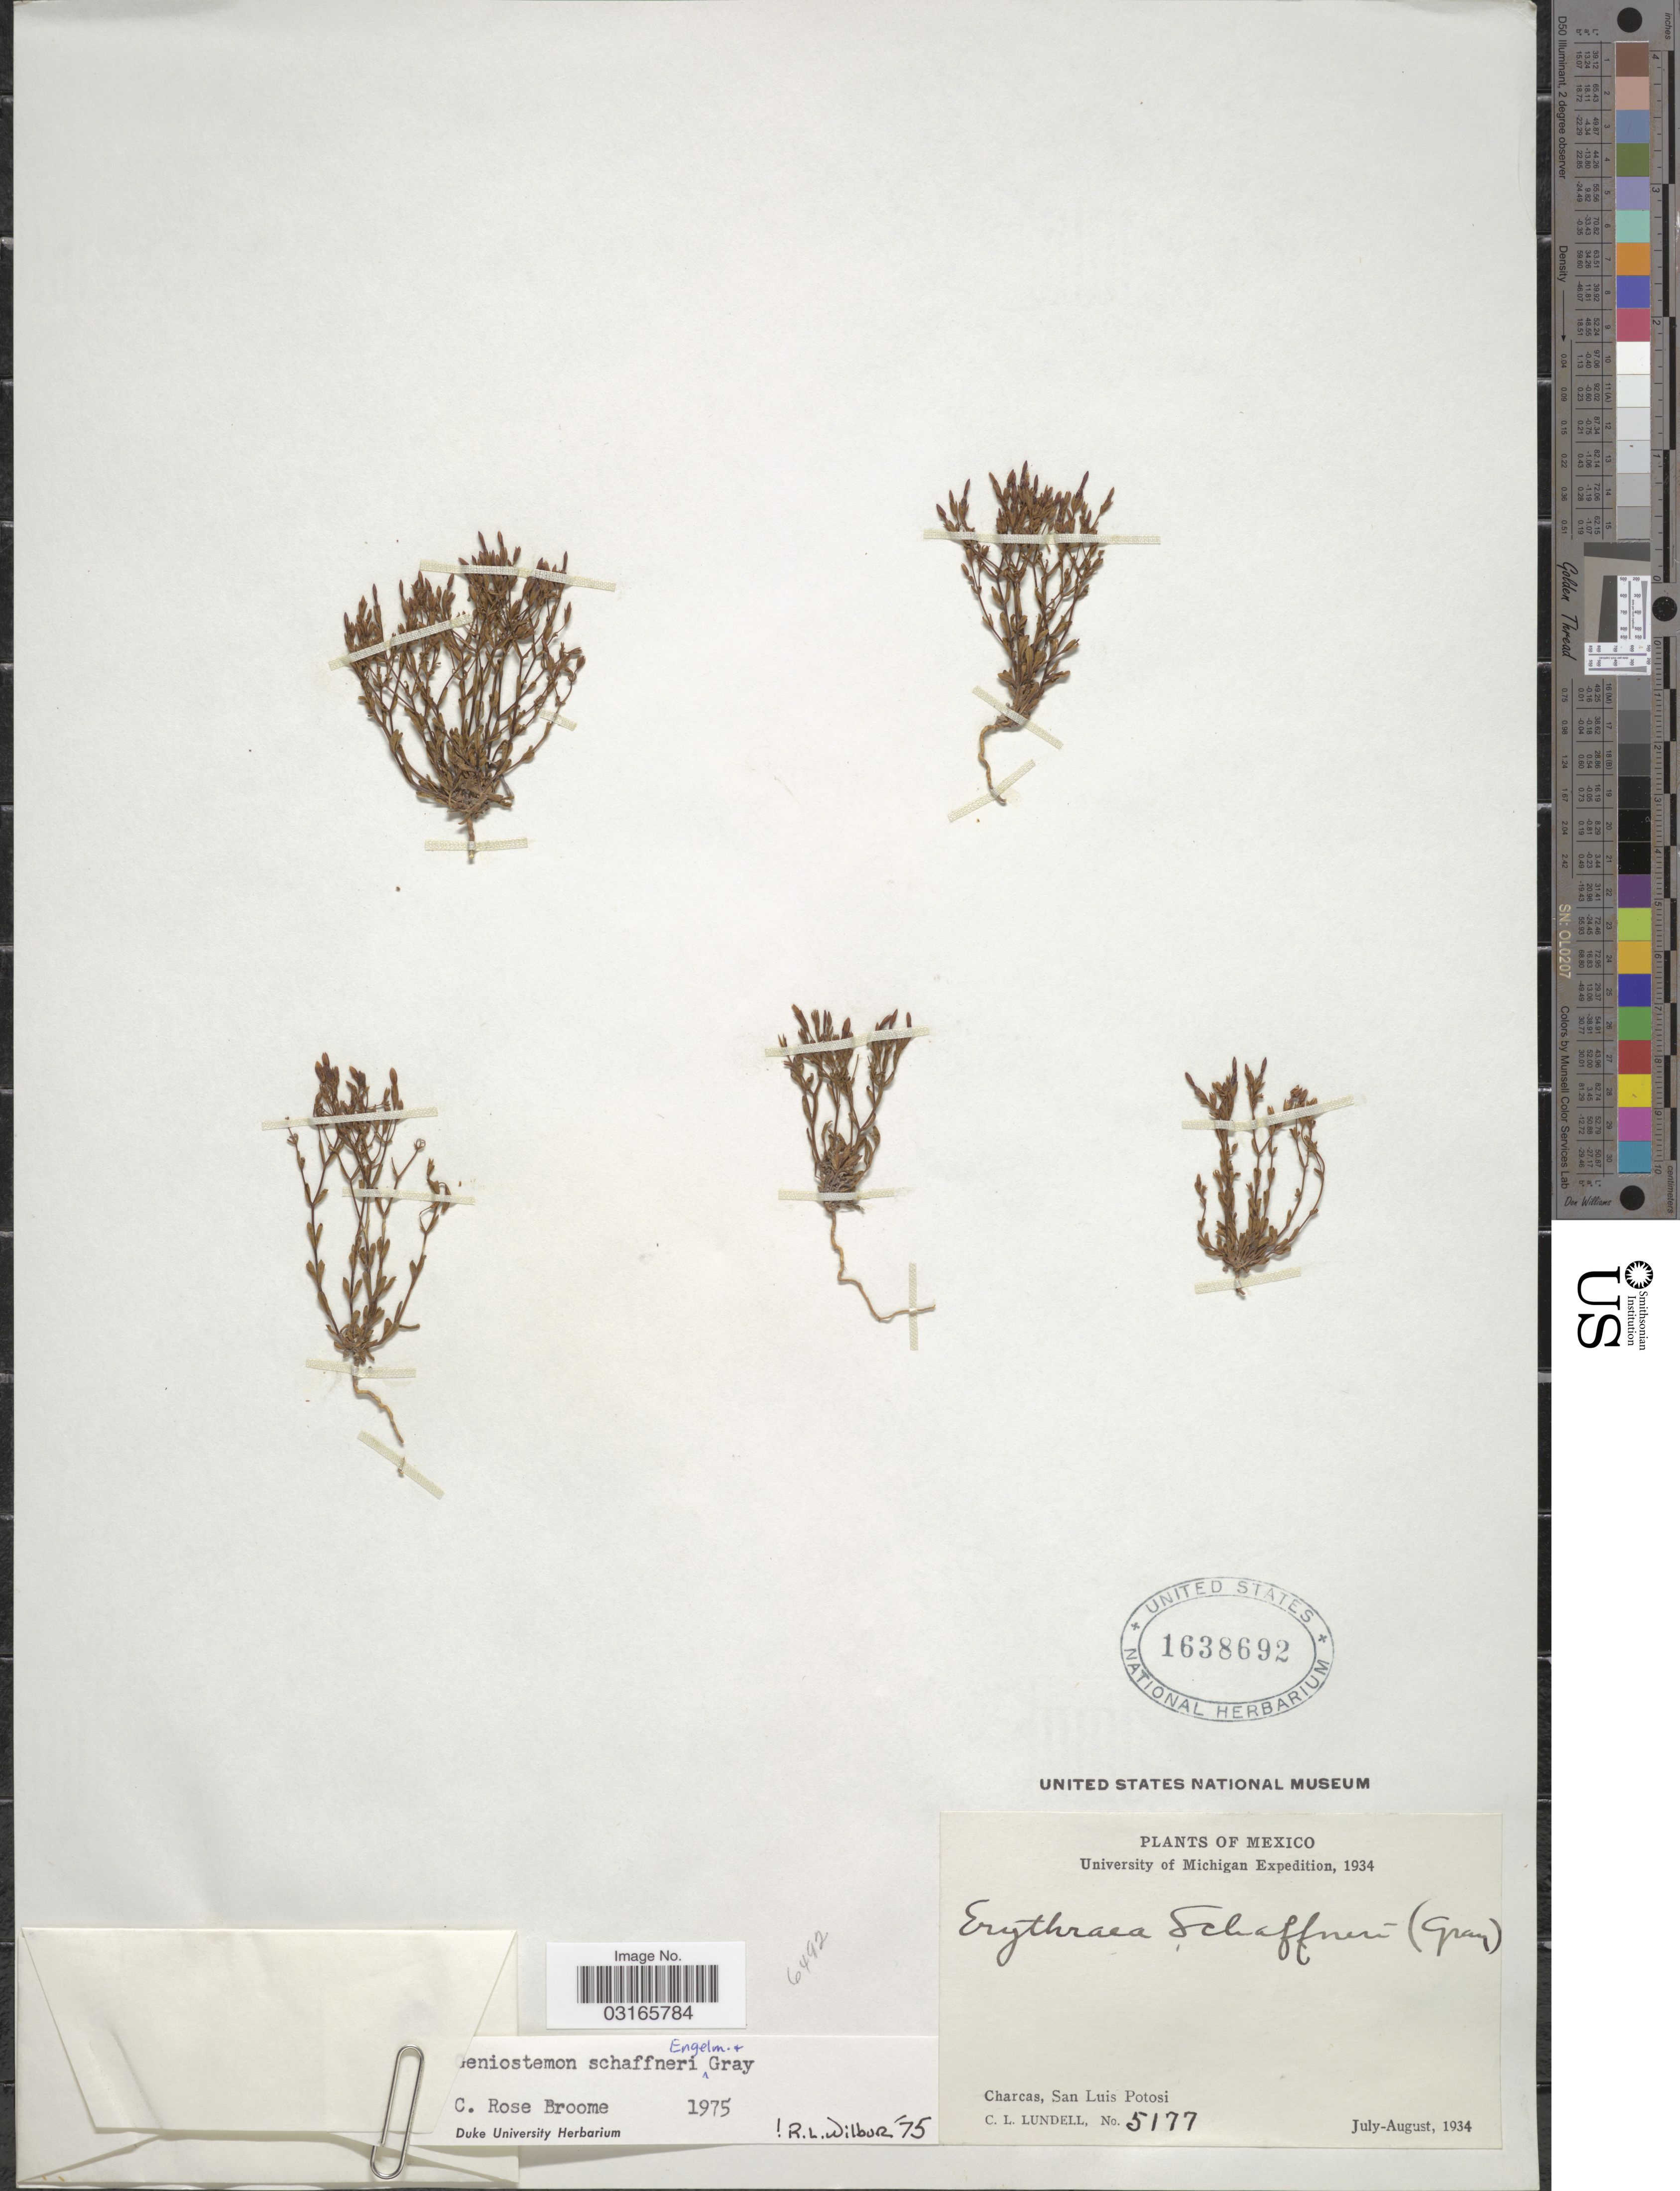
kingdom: Plantae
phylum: Tracheophyta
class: Magnoliopsida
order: Gentianales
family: Gentianaceae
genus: Geniostemon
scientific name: Geniostemon schaffneri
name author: A. Gray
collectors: C. L. Lundell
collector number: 5177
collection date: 1934-07/1934-08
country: Mexico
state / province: San Luis Potosí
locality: Charcas.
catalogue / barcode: US 1638692